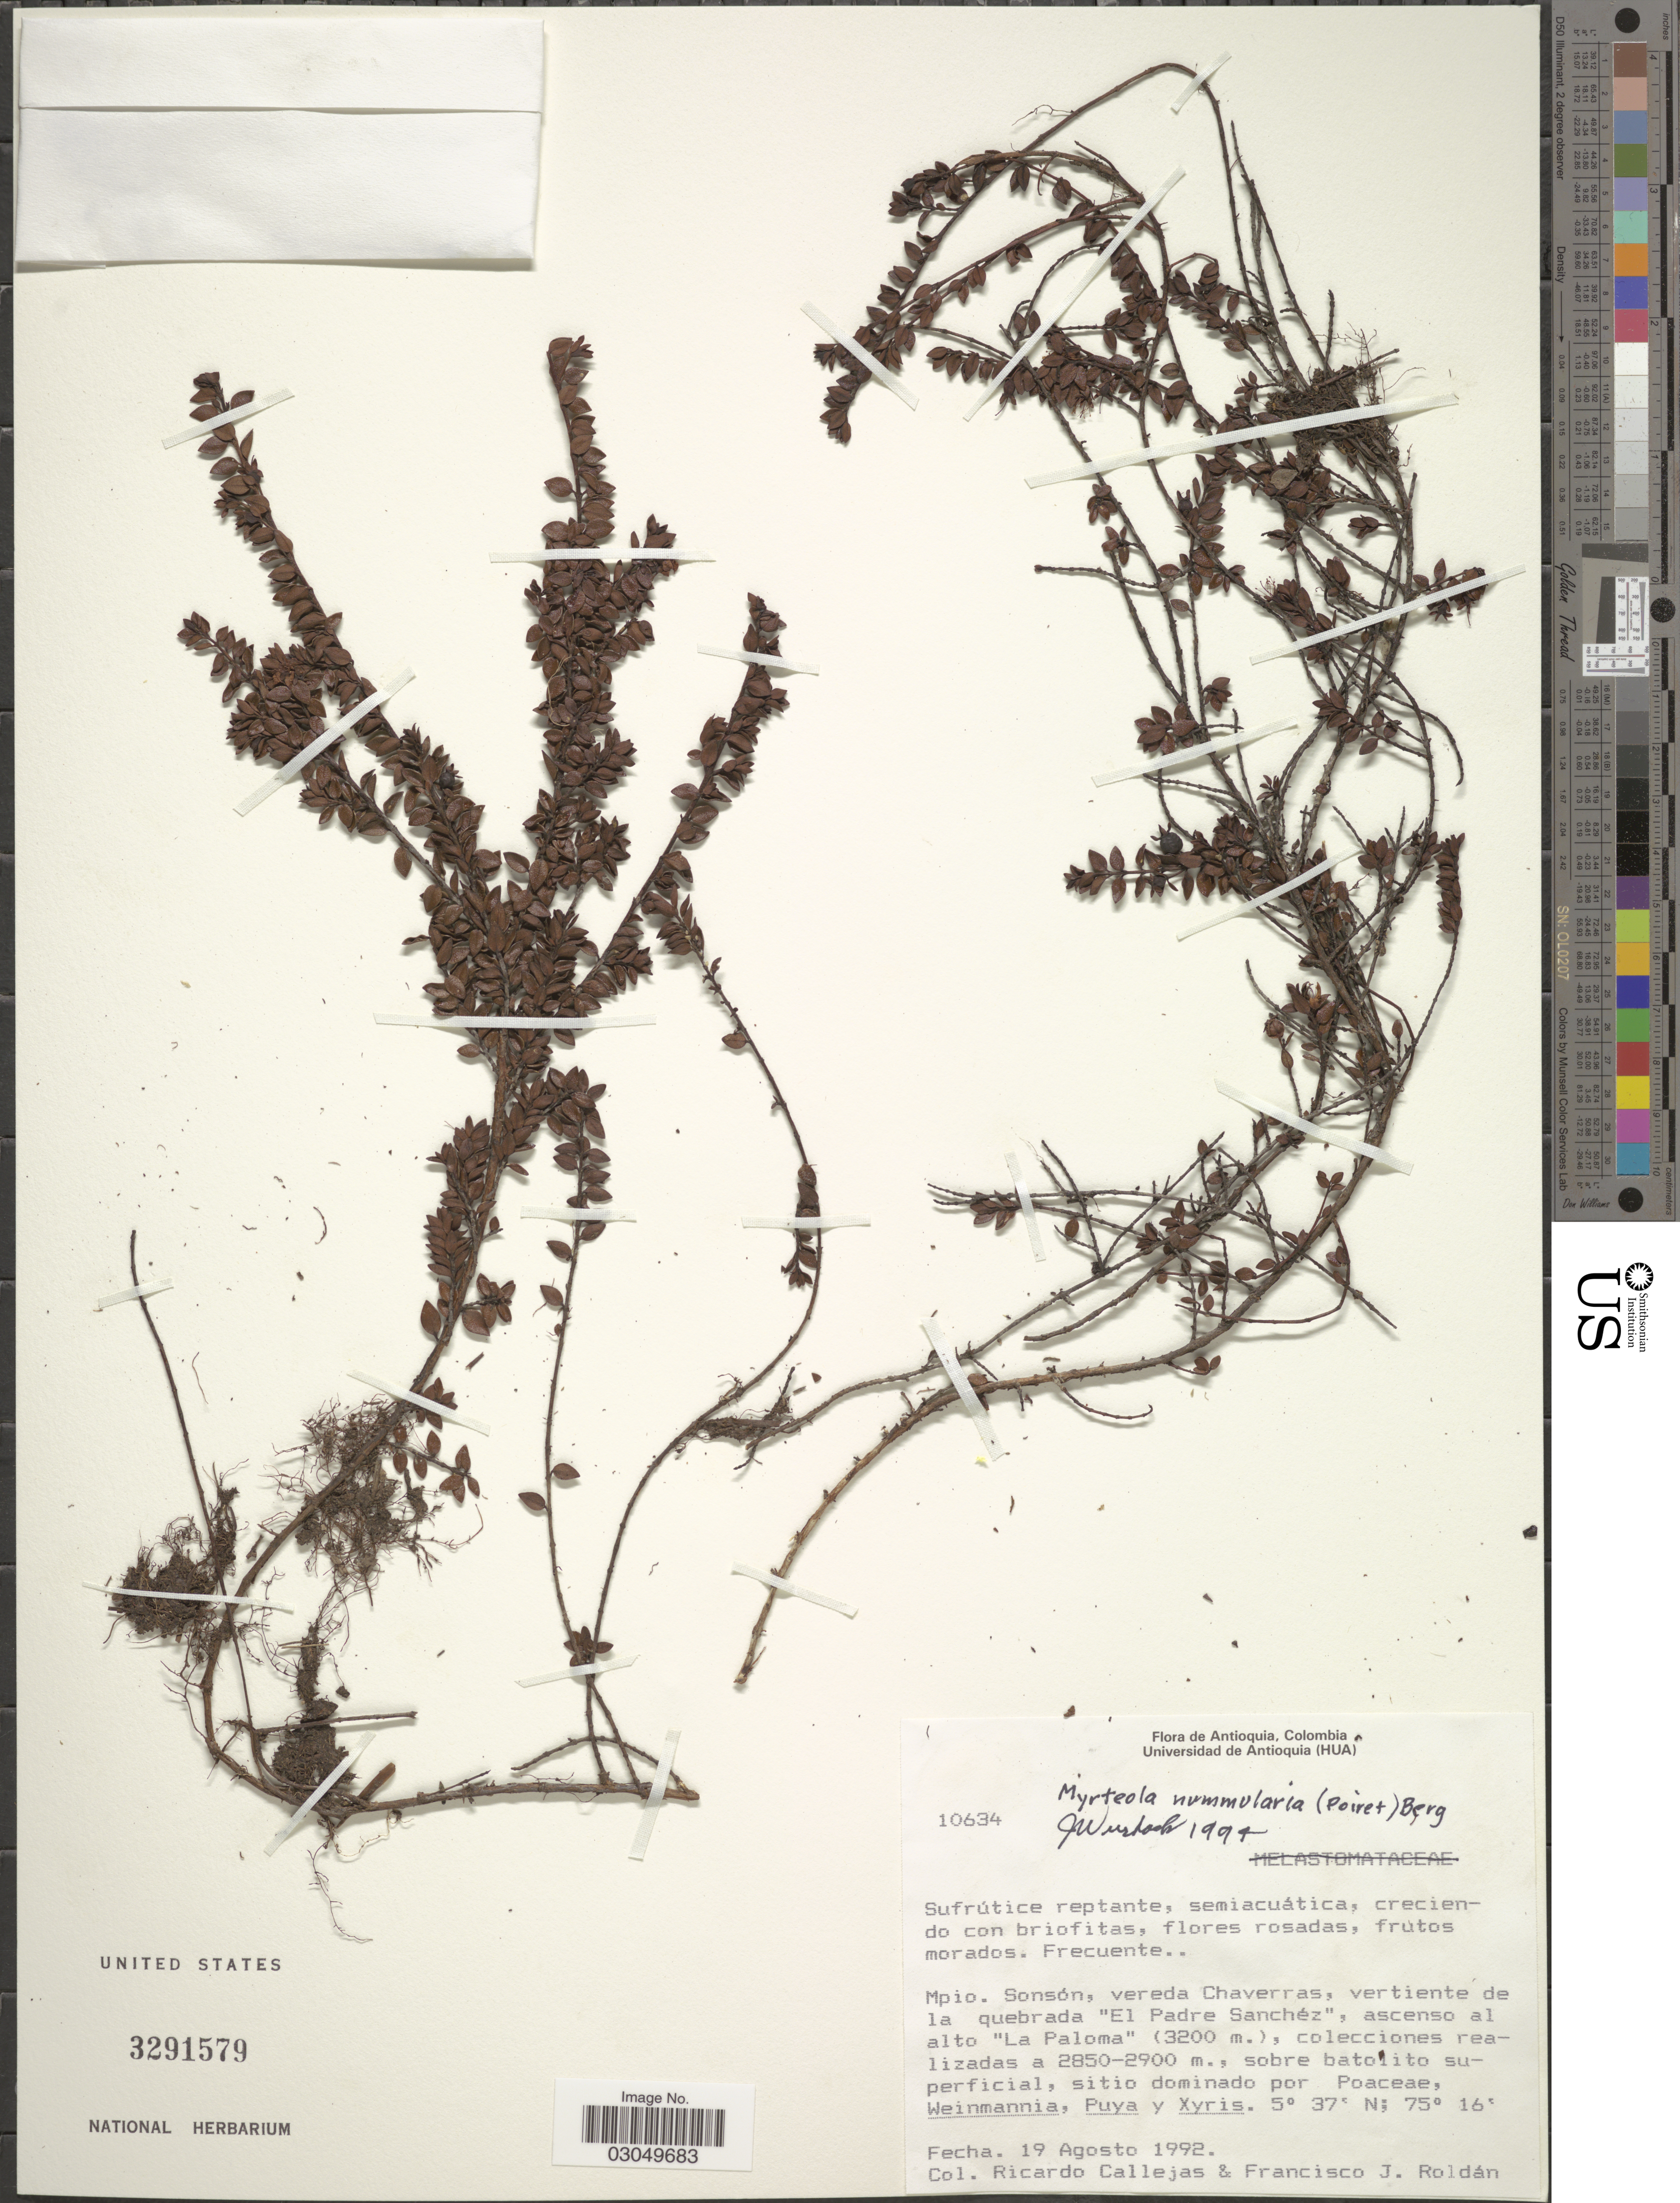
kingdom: Plantae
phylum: Tracheophyta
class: Magnoliopsida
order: Myrtales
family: Myrtaceae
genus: Myrteola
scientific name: Myrteola nummularia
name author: (Lam.) O. Berg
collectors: R. Callejas & F. J. Roldán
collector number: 10634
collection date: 1992-08-19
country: Colombia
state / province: Antioquia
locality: Mpio. Sonsón, vereda Chaverras, vertiente de la quebrada "El Padre Sanchéz", ascenso al alto "La Paloma".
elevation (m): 2850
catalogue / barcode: US 3291579